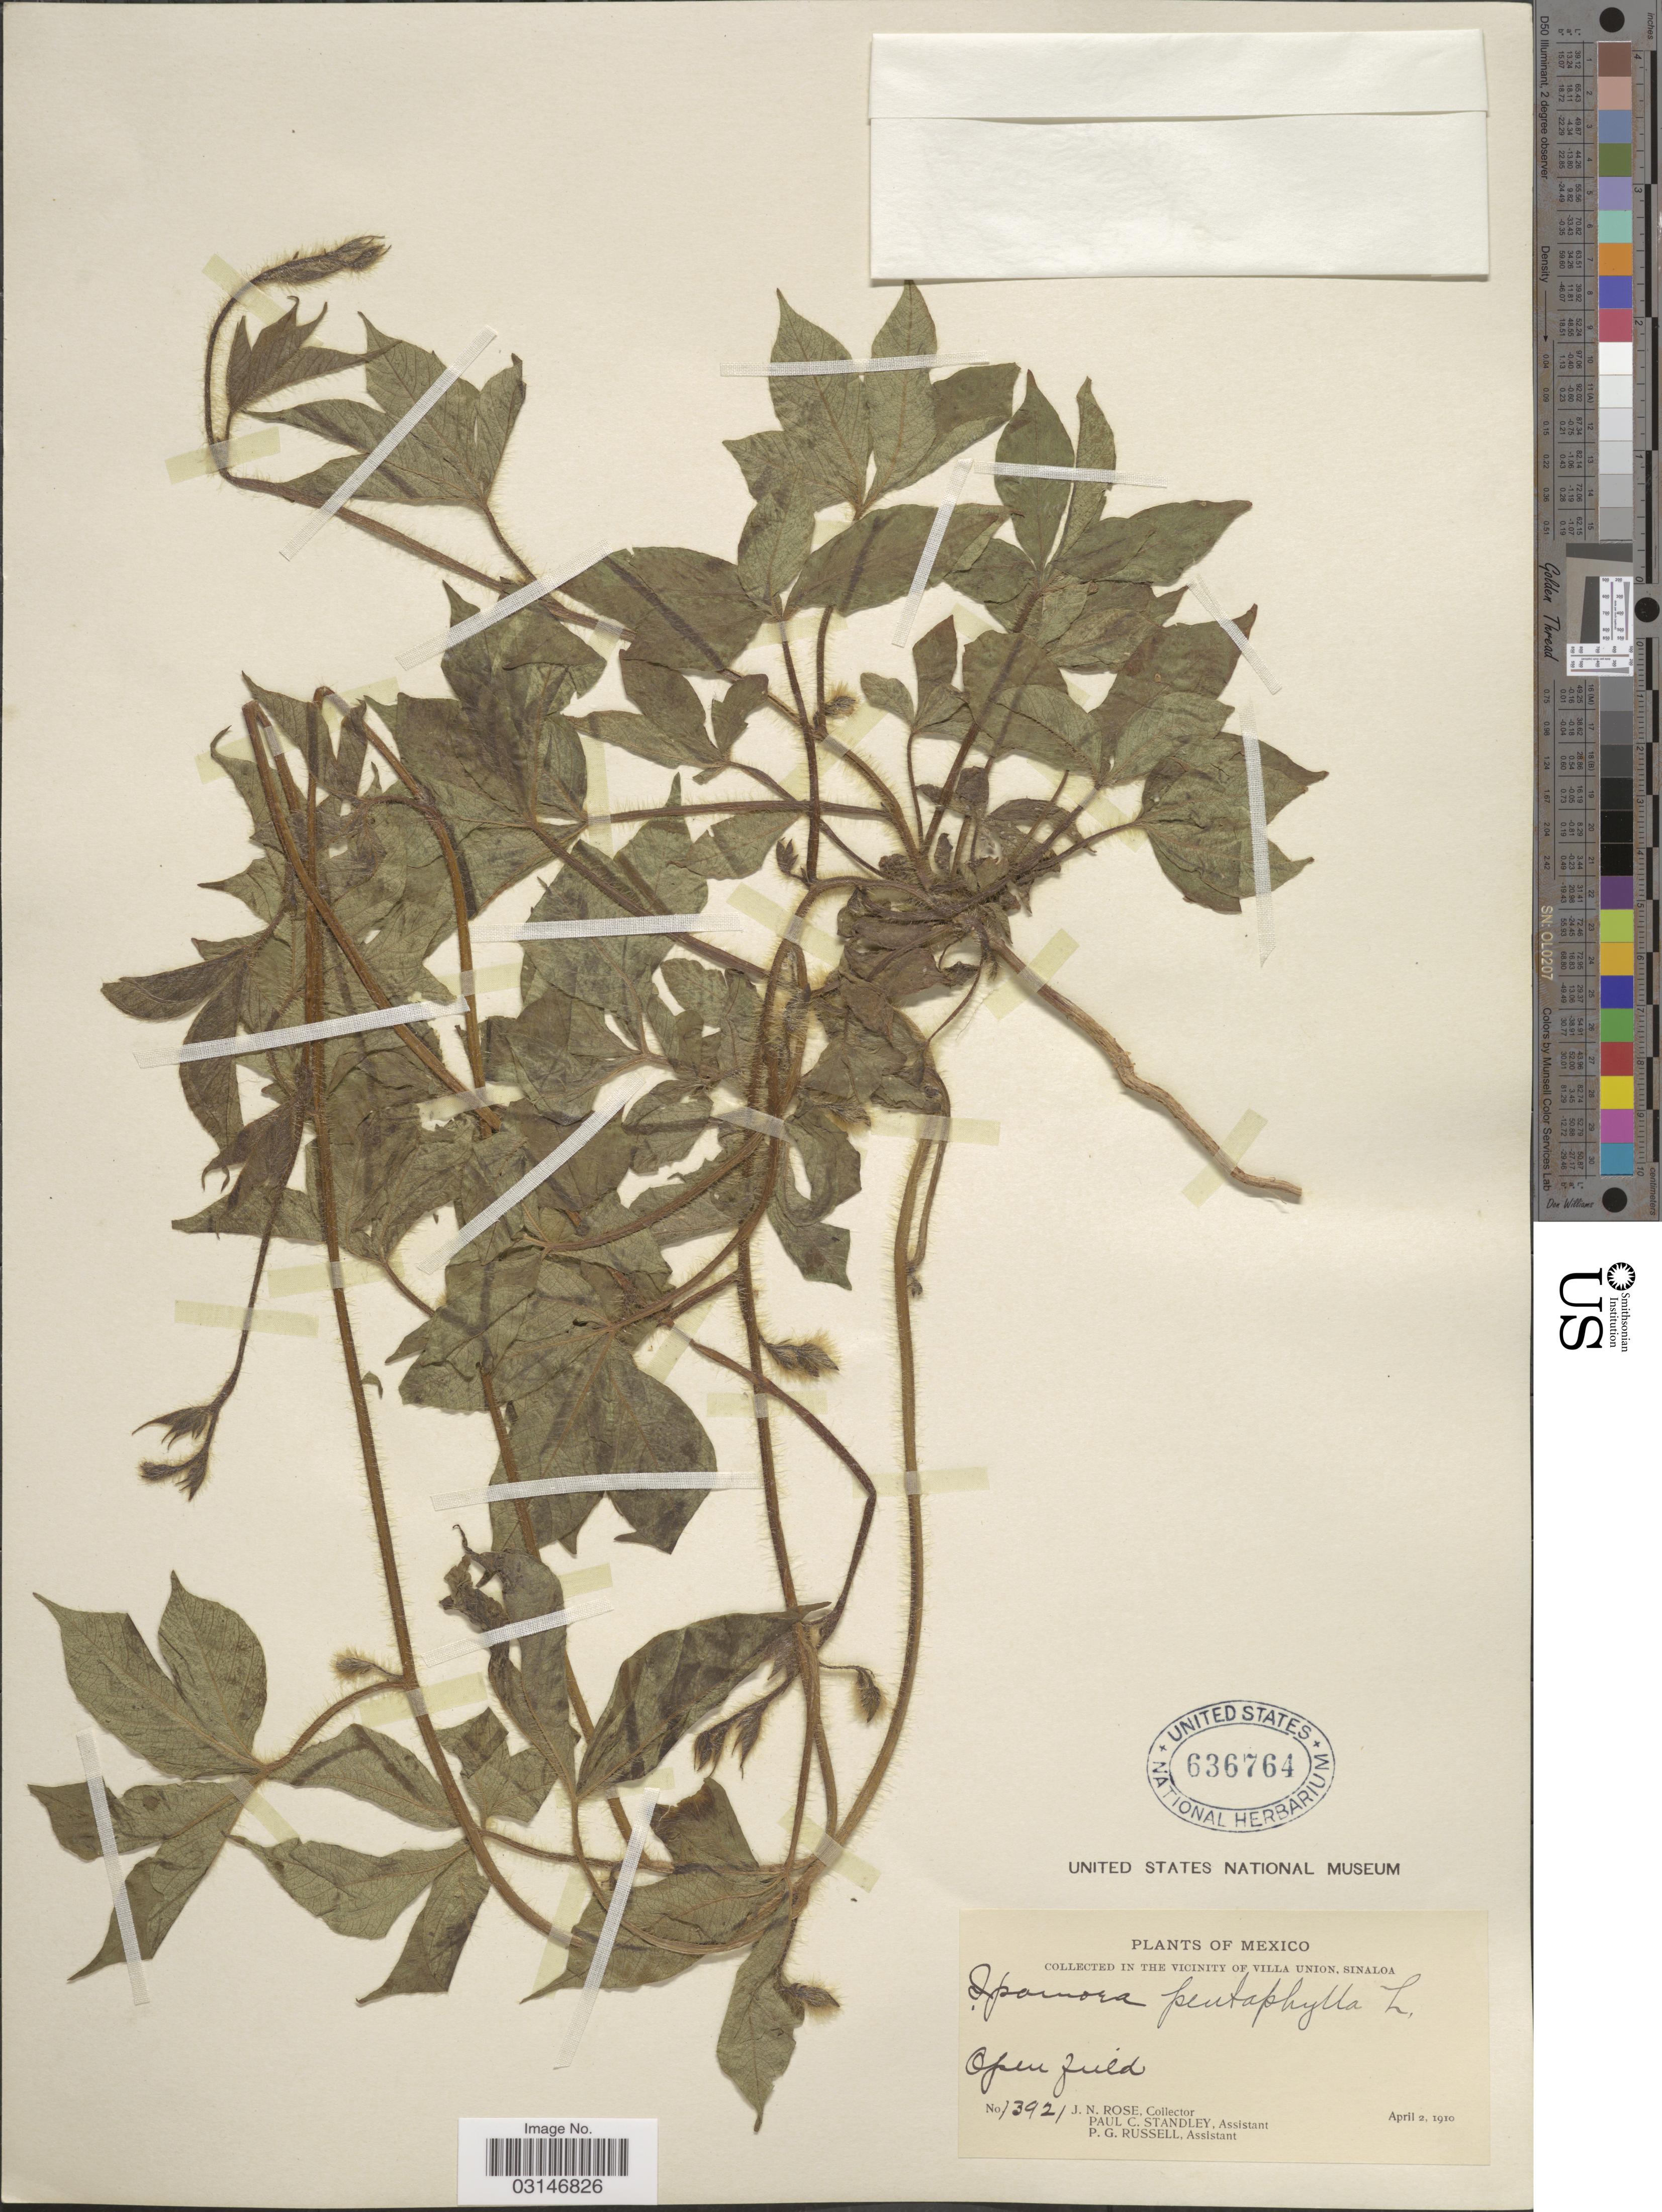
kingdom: Plantae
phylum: Tracheophyta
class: Magnoliopsida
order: Solanales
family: Convolvulaceae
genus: Distimake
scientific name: Distimake aegyptius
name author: (L.) A. R. Simões & Staples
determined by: Strong, Mark T., (BOT), Smithsonian Institution - National Museum of Natural History (UNITED STATES)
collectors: J. N. Rose, P. C. Standley & P. G. Russell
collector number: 13921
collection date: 1910-04-02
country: Mexico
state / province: Sinaloa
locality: In the vicinity of Villa Union.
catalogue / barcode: US 636764